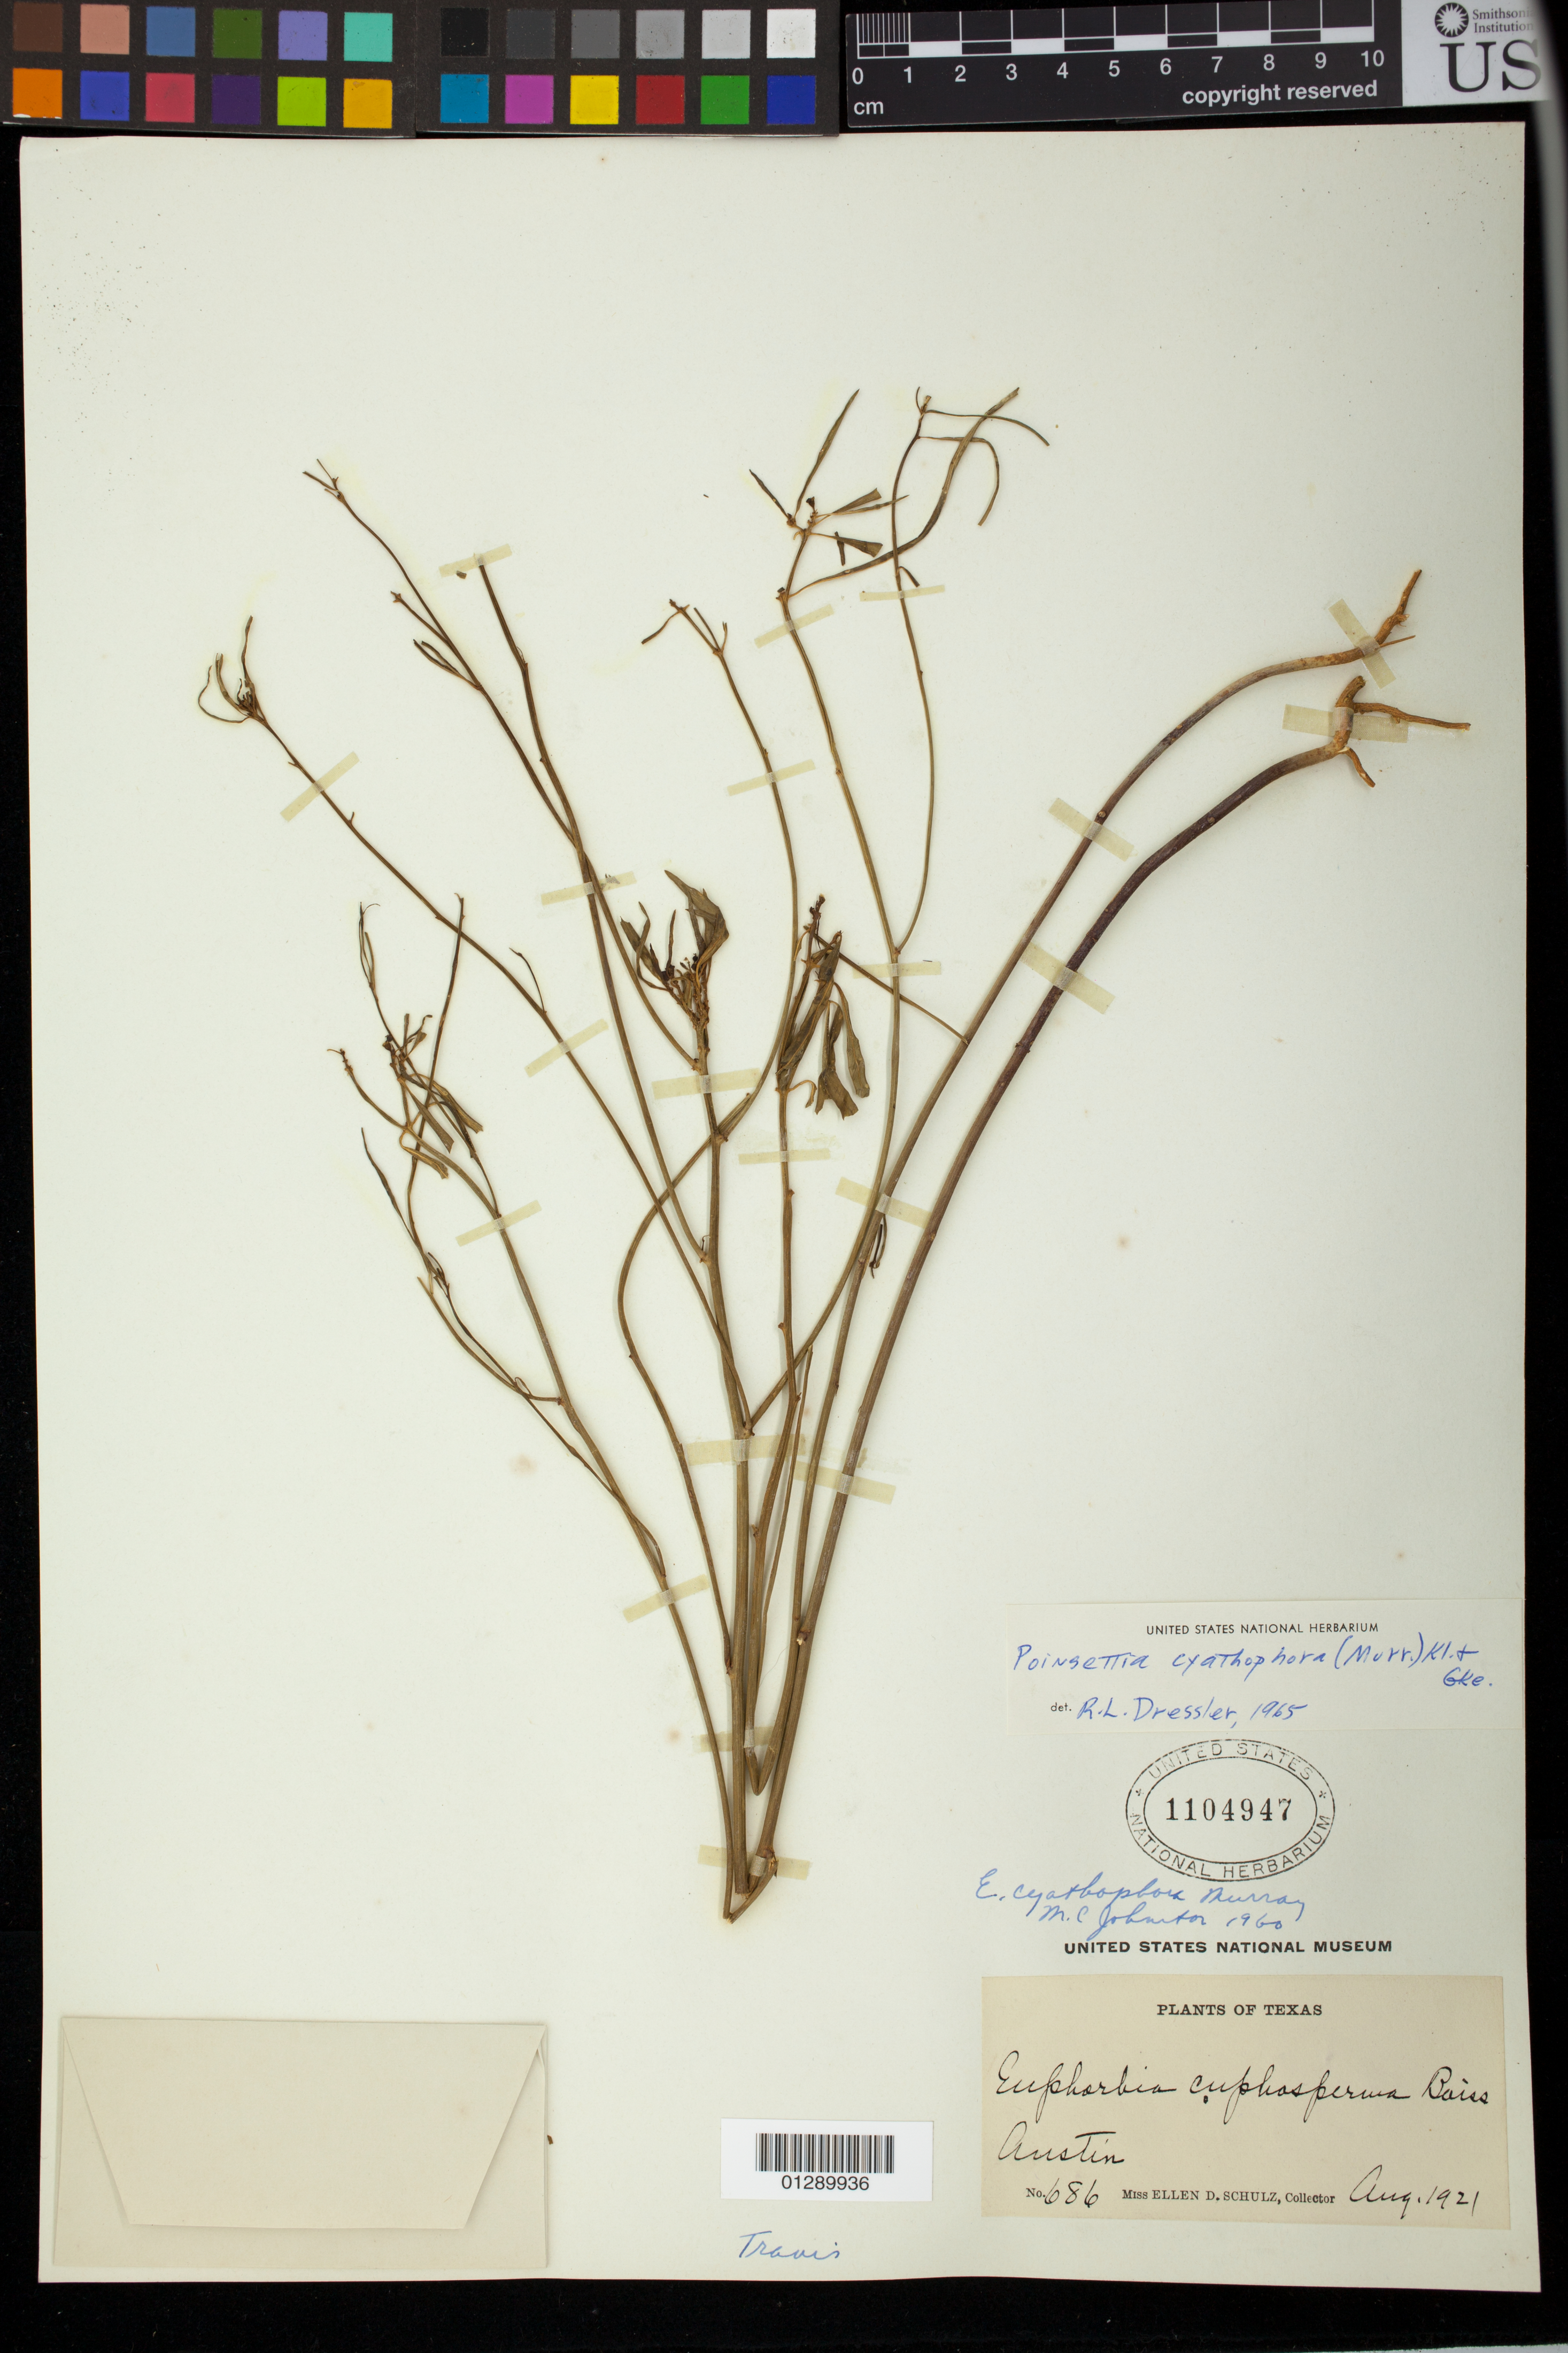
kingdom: Plantae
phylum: Tracheophyta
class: Magnoliopsida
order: Malpighiales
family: Euphorbiaceae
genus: Euphorbia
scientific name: Euphorbia heterophylla var. cyathophora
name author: (Murr.) Griseb.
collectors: E. D. Schulz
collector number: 686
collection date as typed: Aug 1921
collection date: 1921-08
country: United States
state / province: Texas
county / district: Travis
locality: Austin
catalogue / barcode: US 1104947